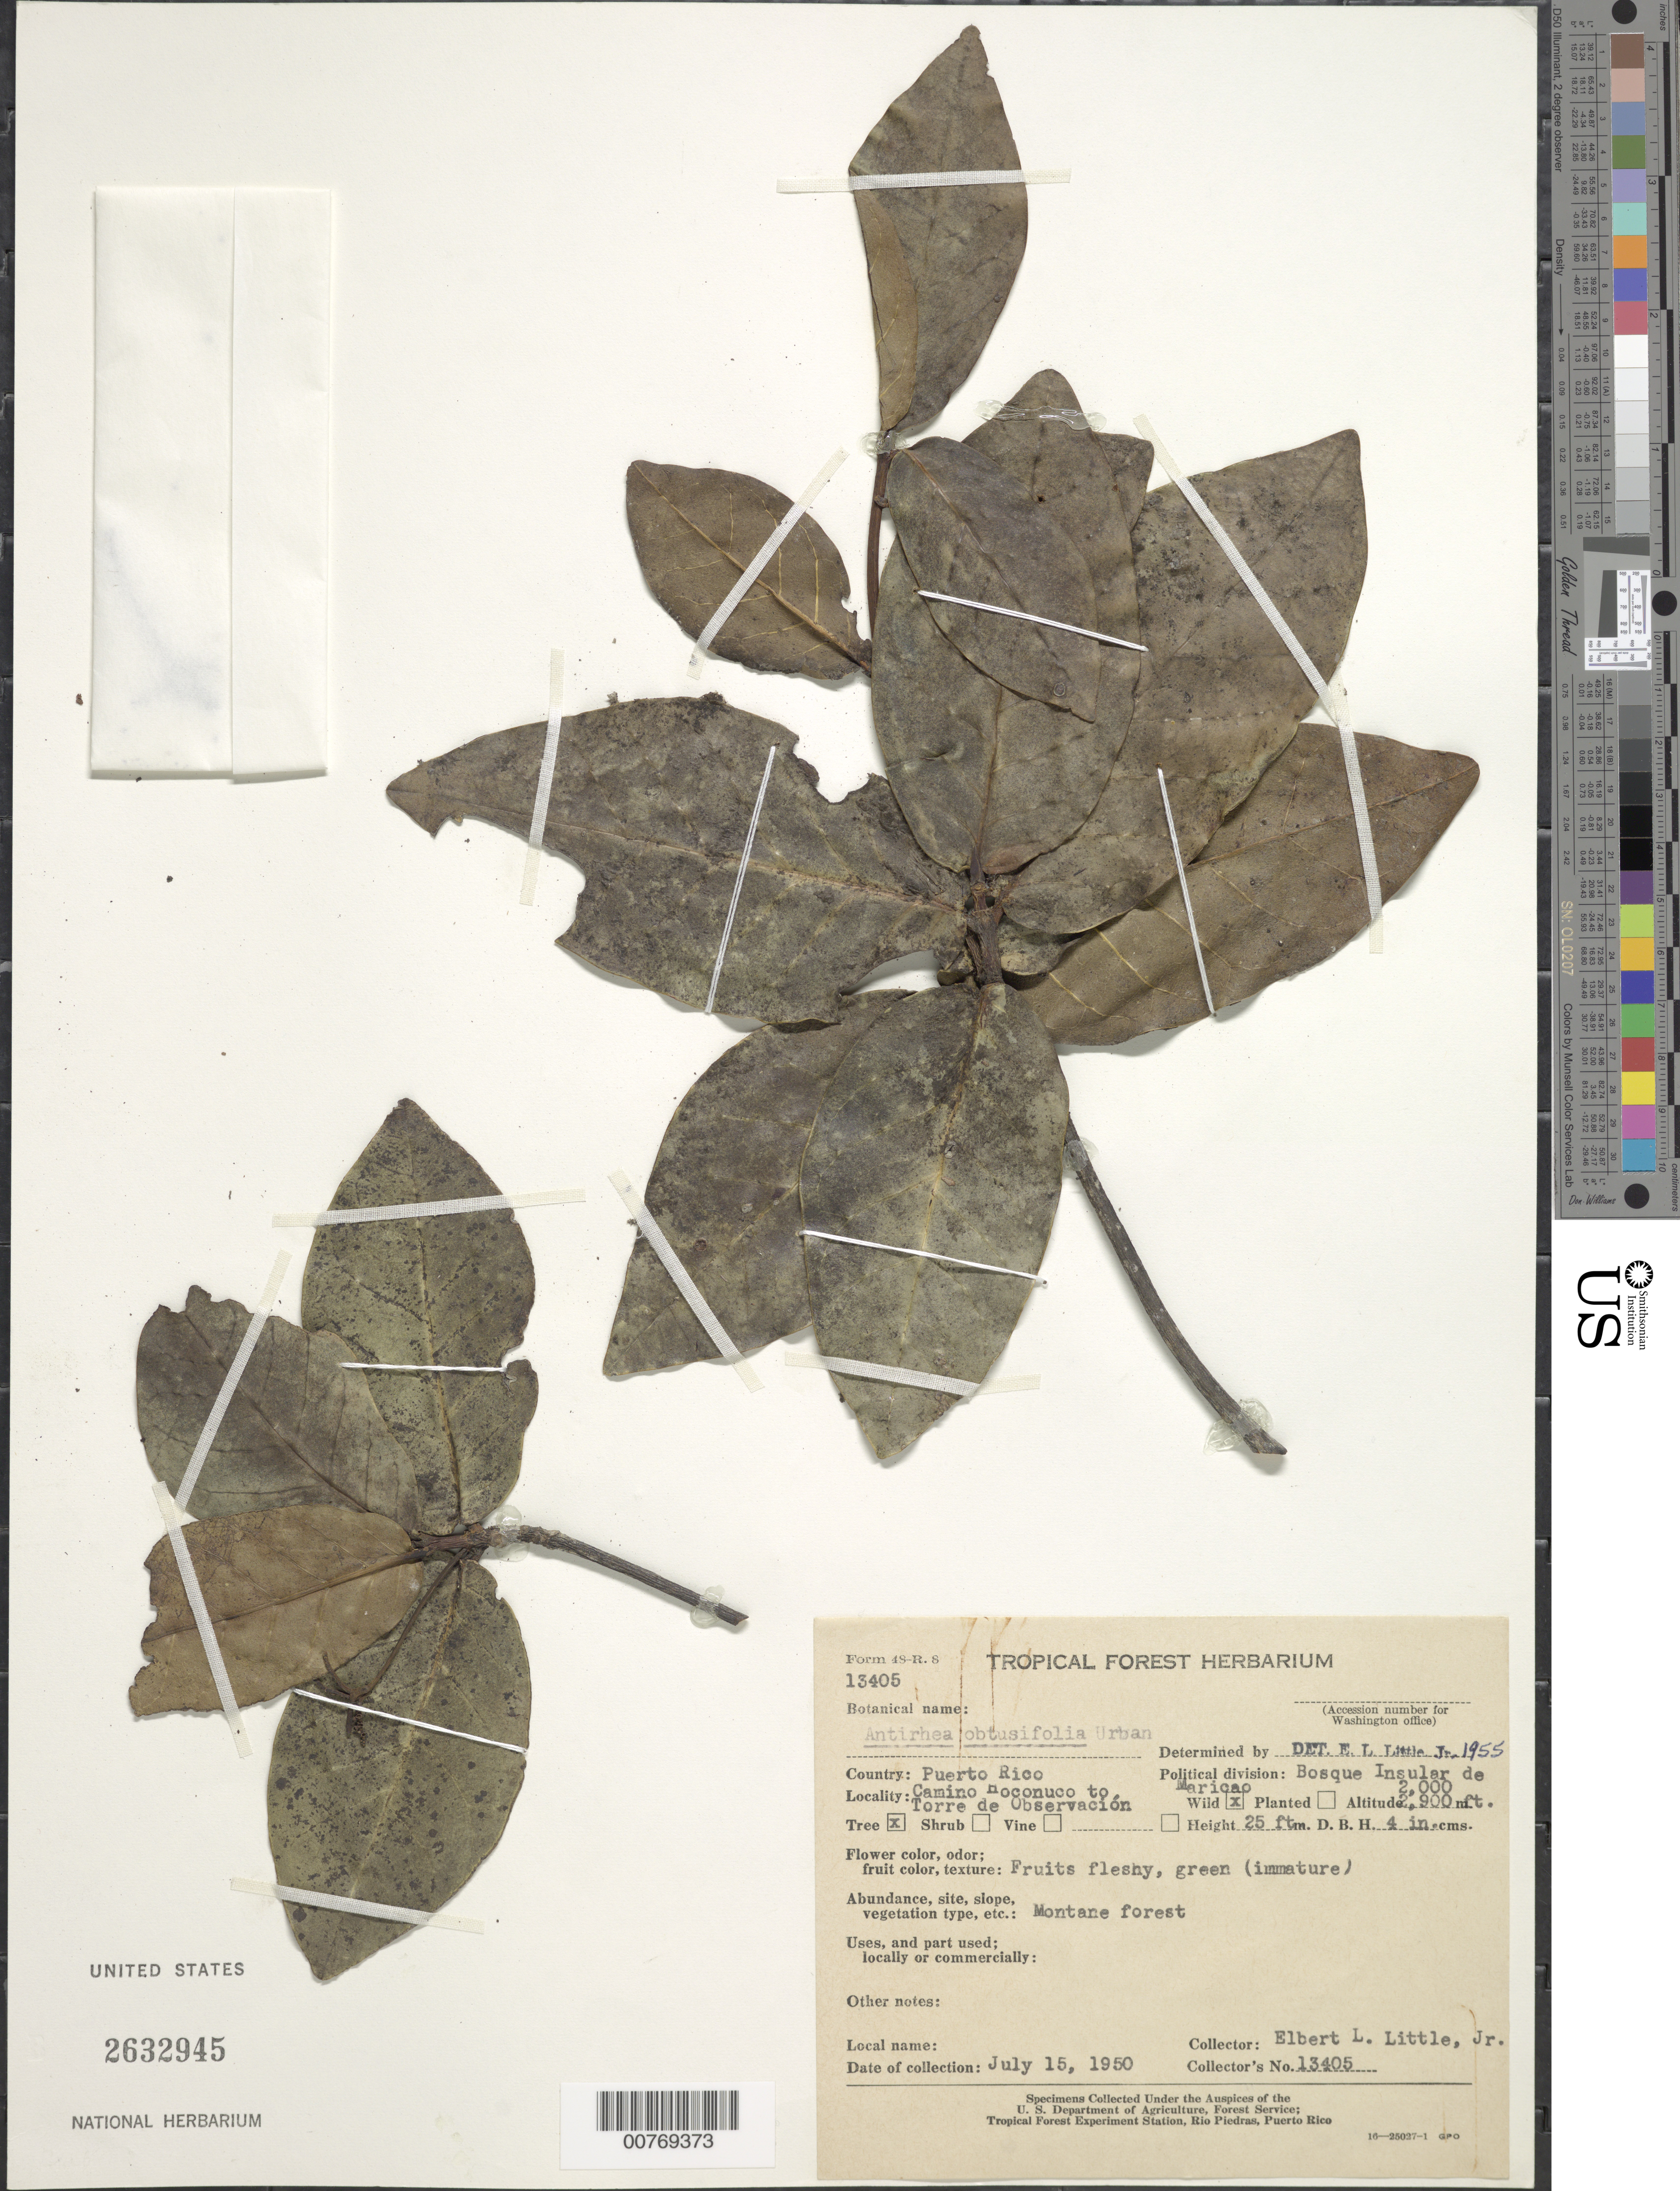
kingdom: Plantae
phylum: Tracheophyta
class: Magnoliopsida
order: Gentianales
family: Rubiaceae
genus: Stenostomum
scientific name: Stenostomum obtusifolium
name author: (Urb.) Britton & P. Wilson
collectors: E. L. Little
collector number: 13405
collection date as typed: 15 Jul 1950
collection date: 1950-07-15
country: Puerto Rico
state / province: Maricao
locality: Bosque Insular de Maricao. Camino Hoconuco to Torre de Observación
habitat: Montane forest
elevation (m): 610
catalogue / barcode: US 2632945